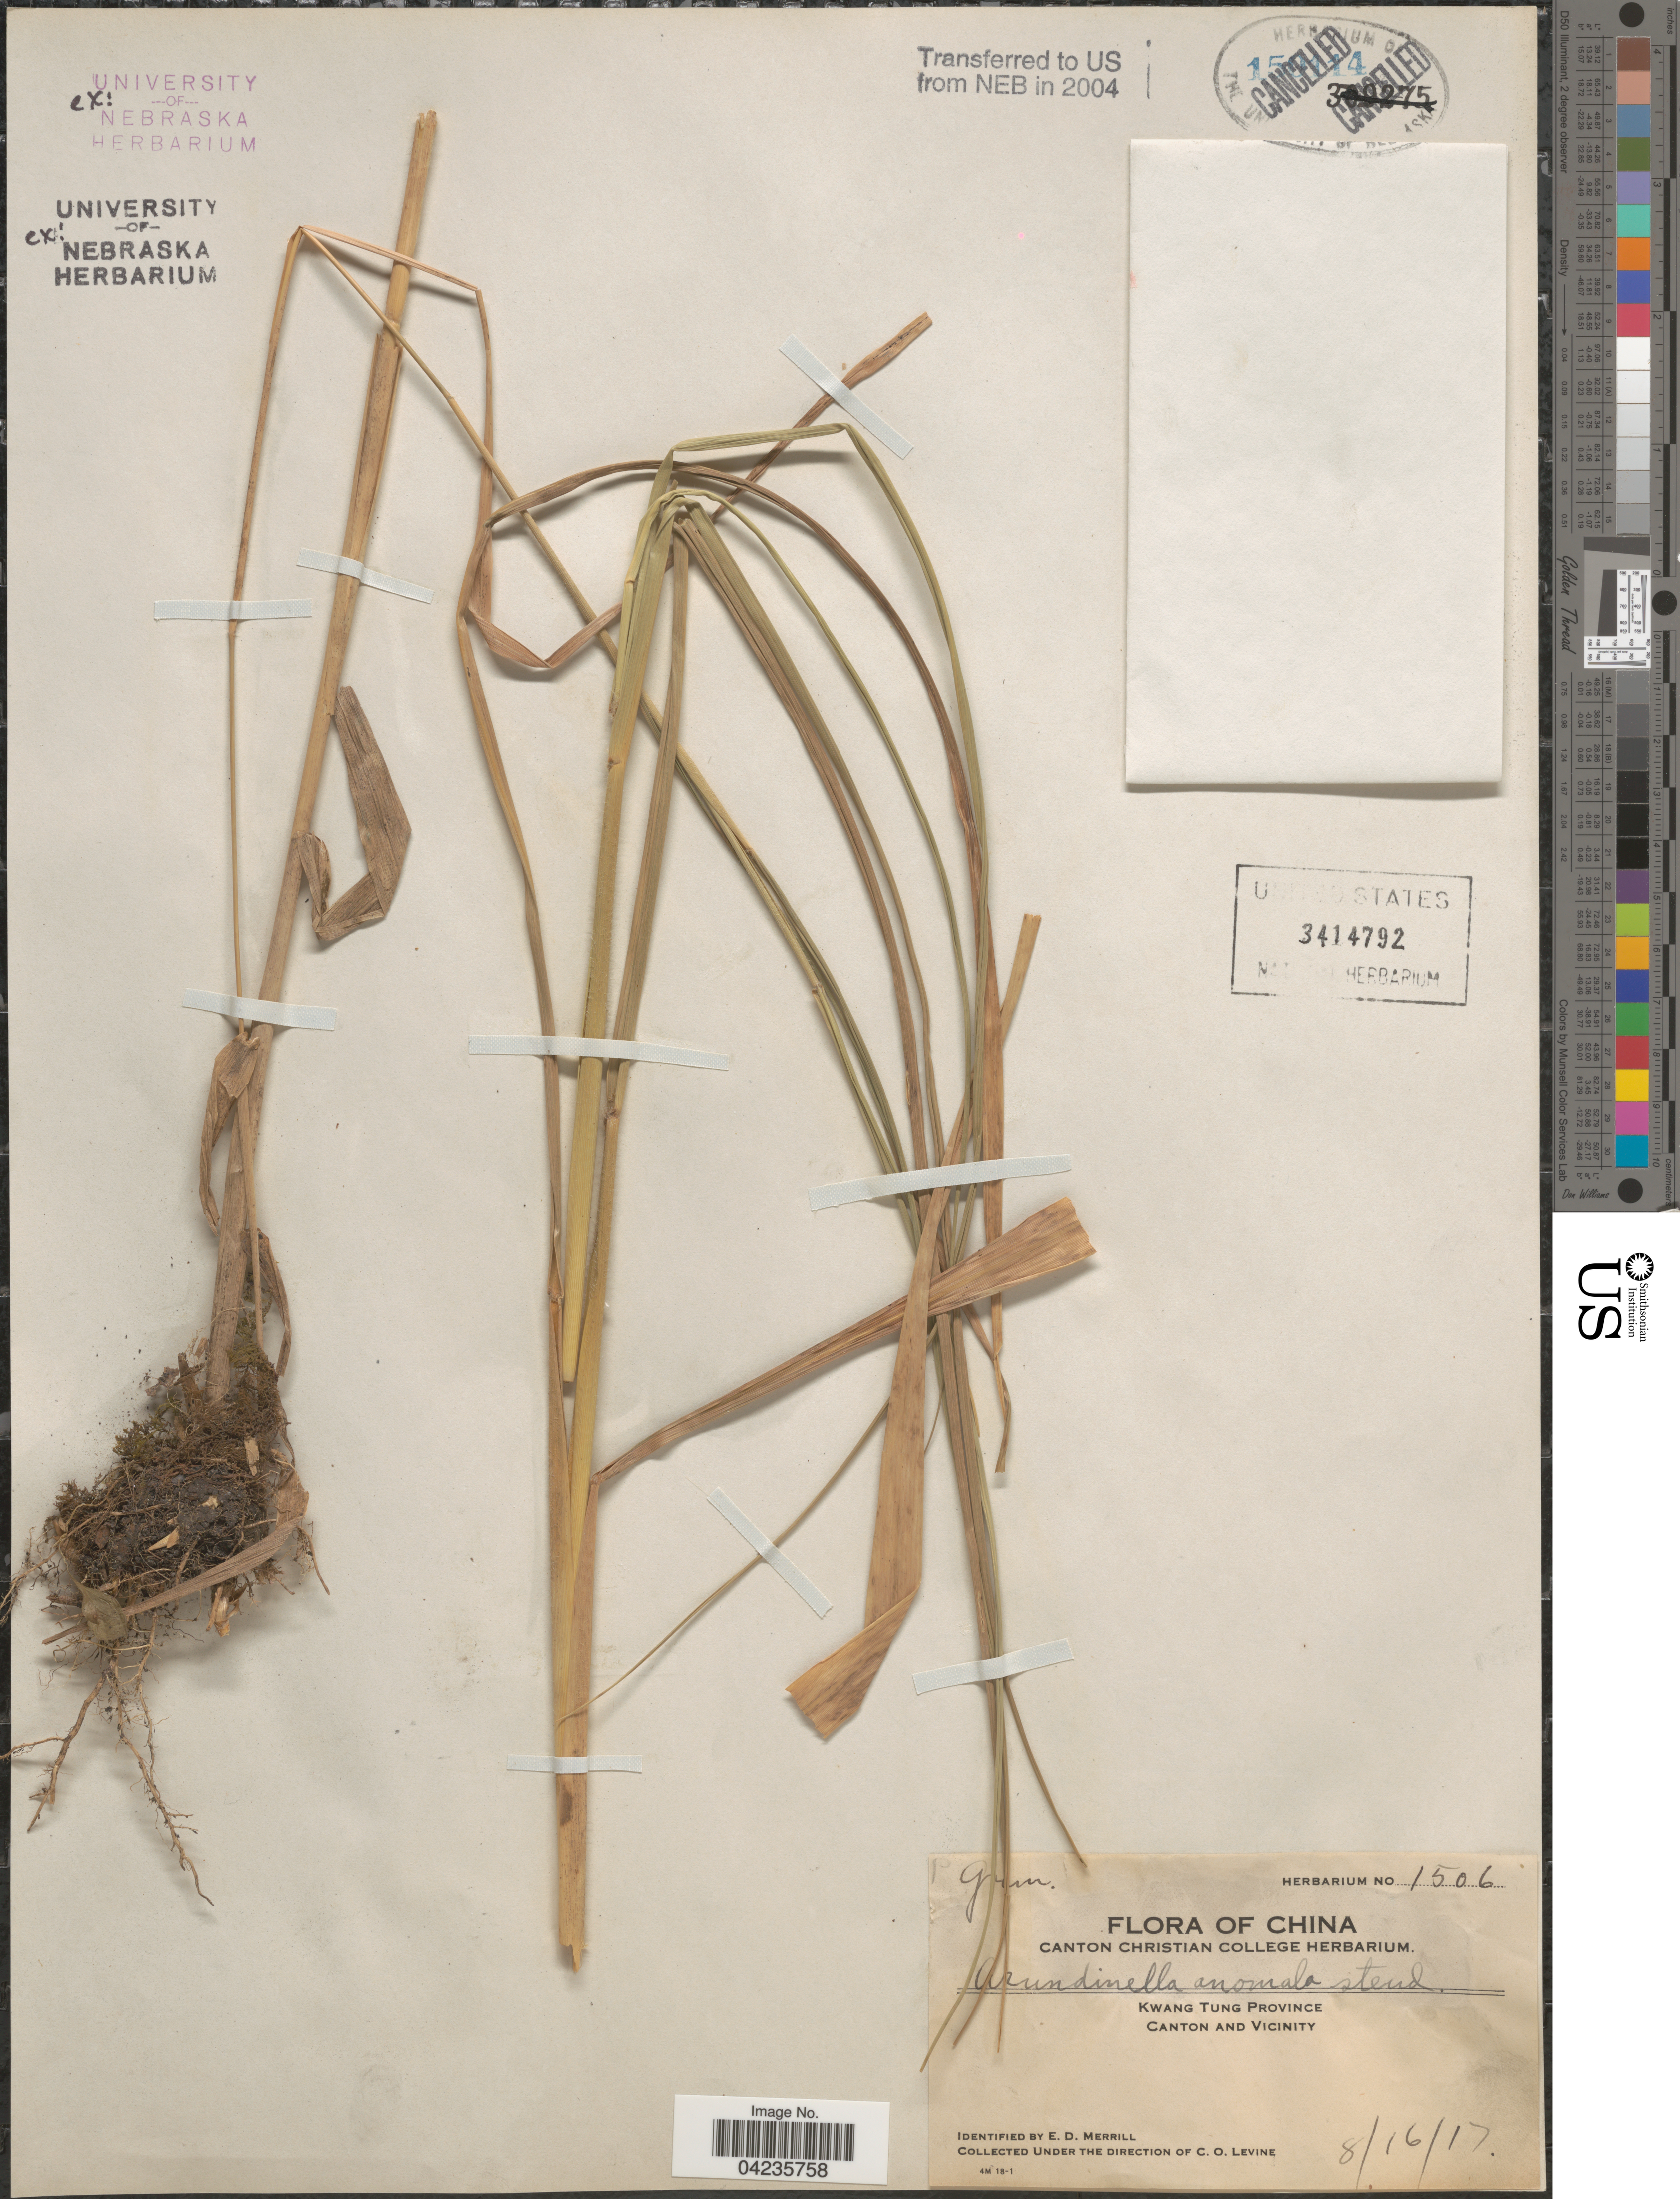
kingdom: Plantae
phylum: Tracheophyta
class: Liliopsida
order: Poales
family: Poaceae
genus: Arundinella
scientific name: Arundinella hirta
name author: (Thunb.) Tanaka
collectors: C. O. Levine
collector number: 1506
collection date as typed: Transcribed d/m/y: 16/8/17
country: China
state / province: Guangdong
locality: Kwang Tung Province. Canton and Vicinity.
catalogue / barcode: US 3414792